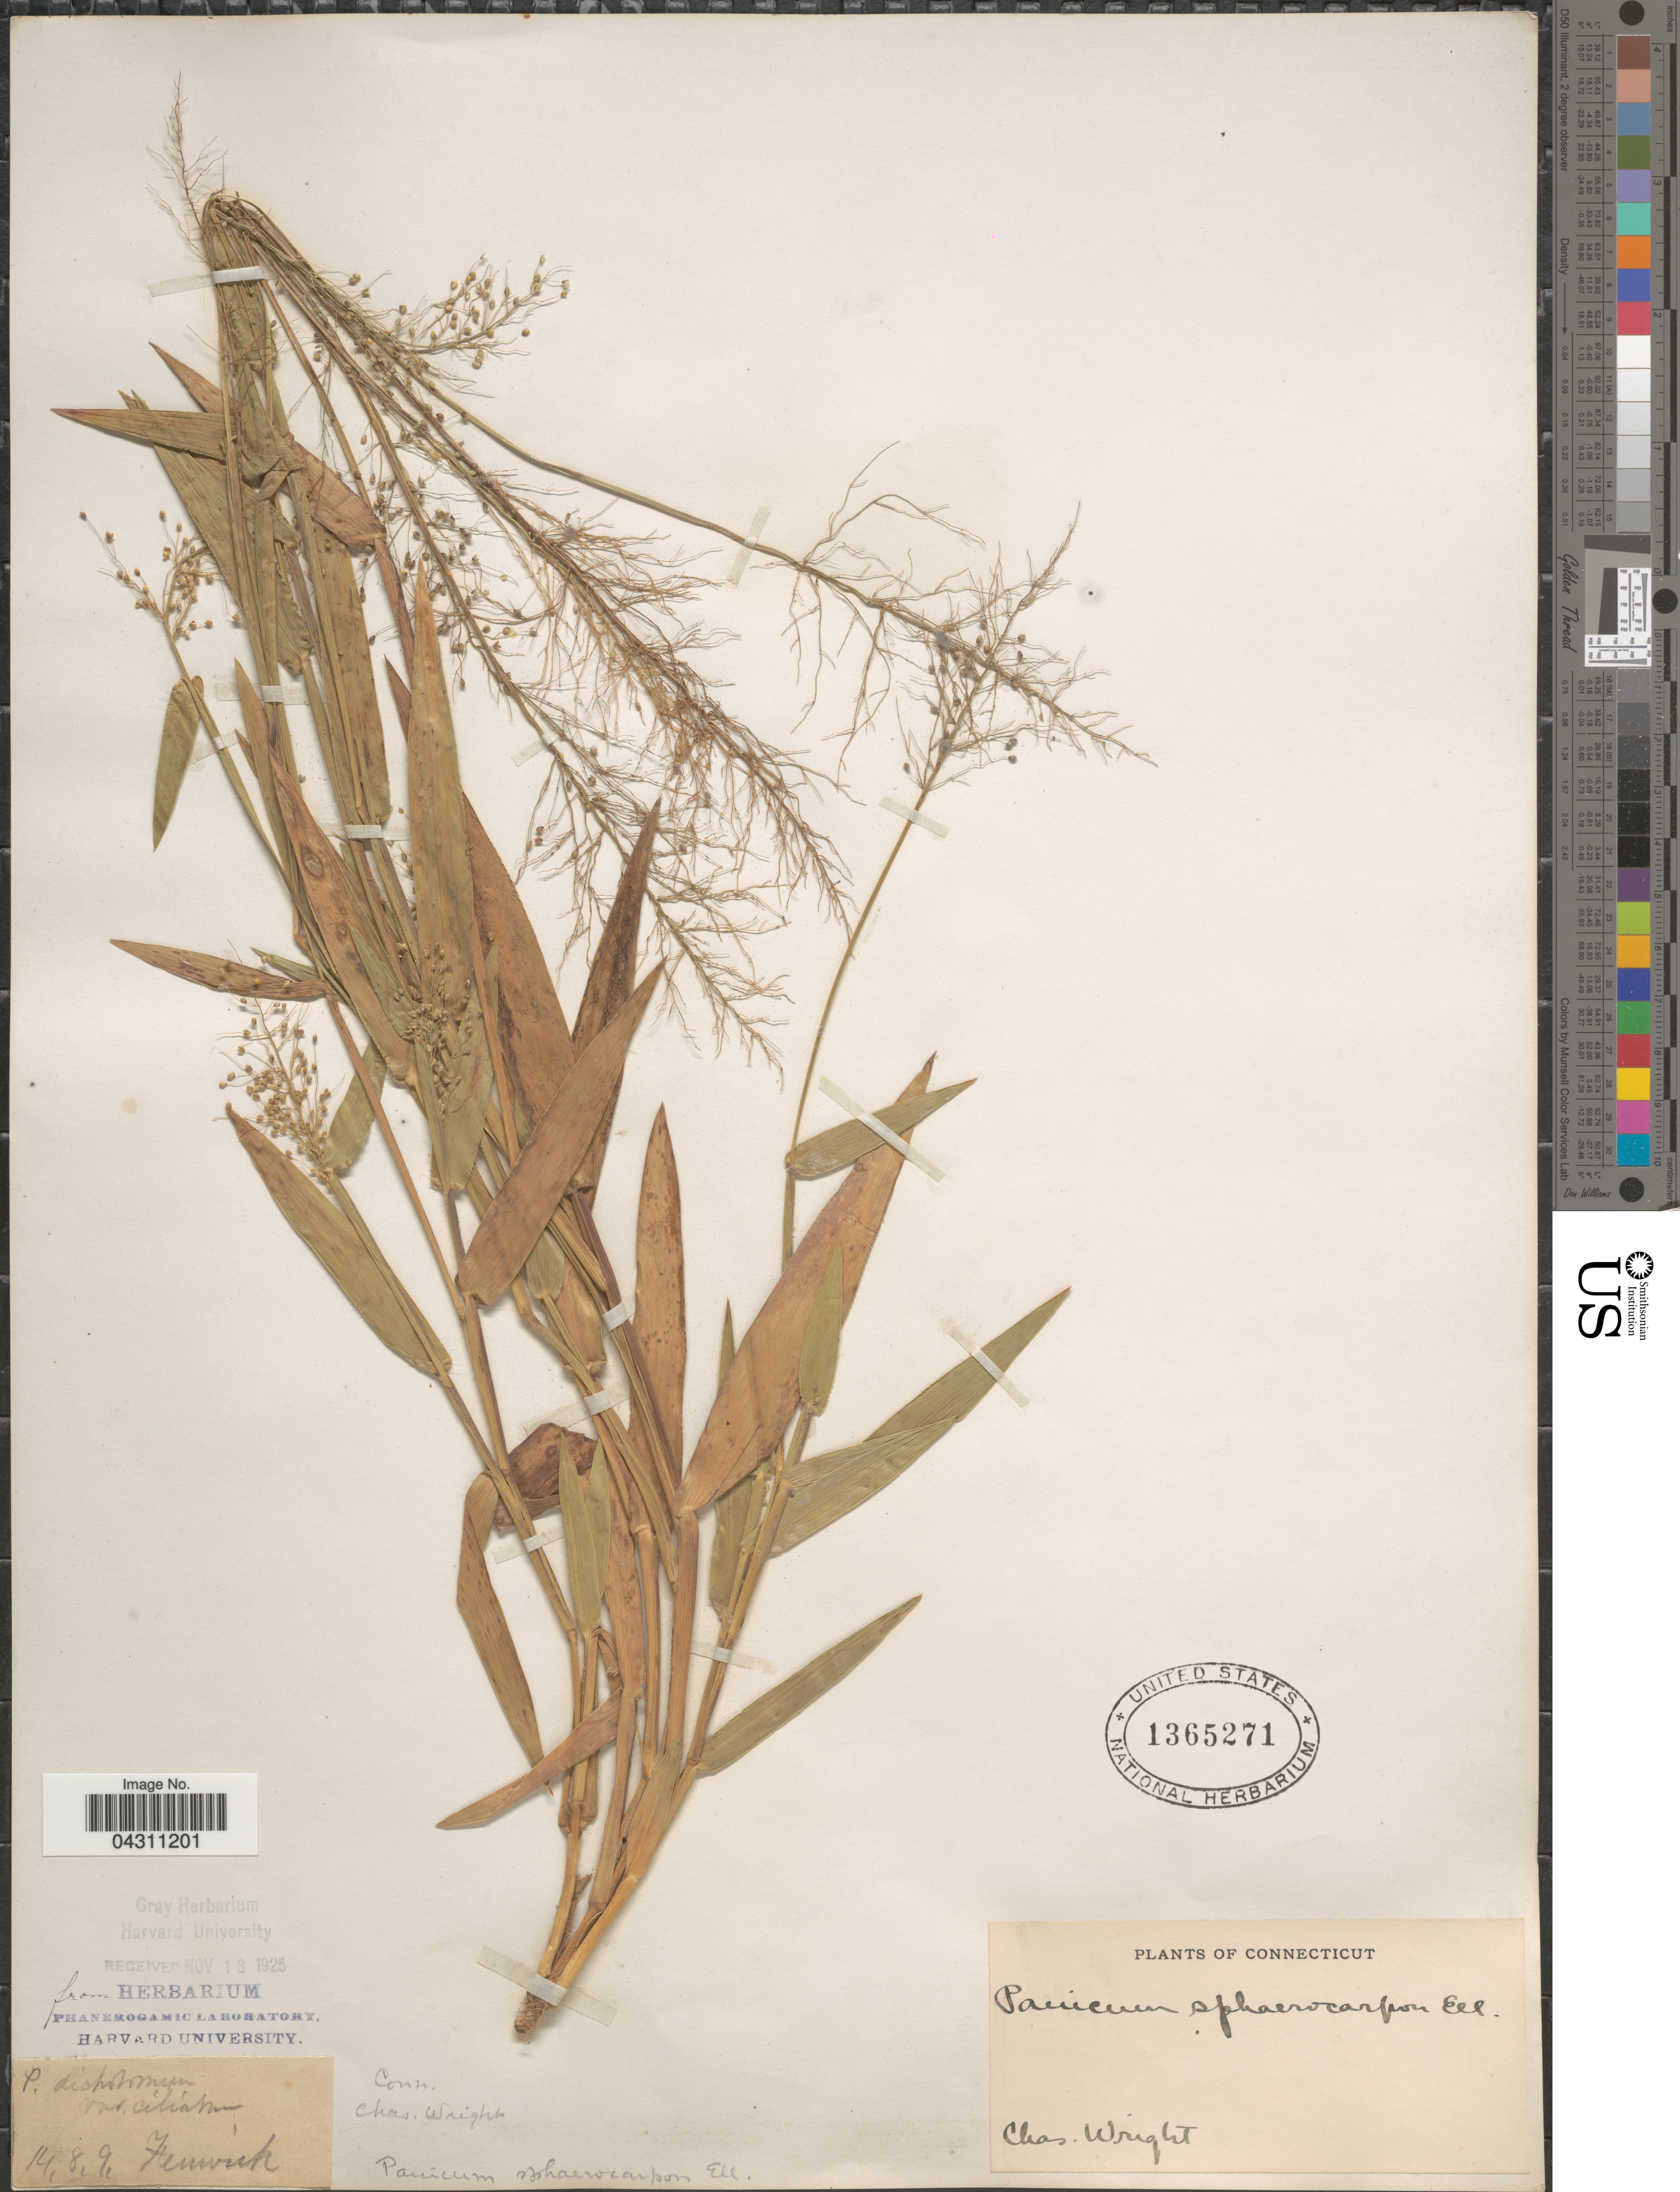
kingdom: Plantae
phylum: Tracheophyta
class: Liliopsida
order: Poales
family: Poaceae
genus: Dichanthelium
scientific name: Dichanthelium sphaerocarpon var. sphaerocarpon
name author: (Elliott) Gould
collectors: C. Wright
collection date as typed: Transcribed d/m/y: 14/6/9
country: United States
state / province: Connecticut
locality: Fenwick.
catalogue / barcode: US 1365271